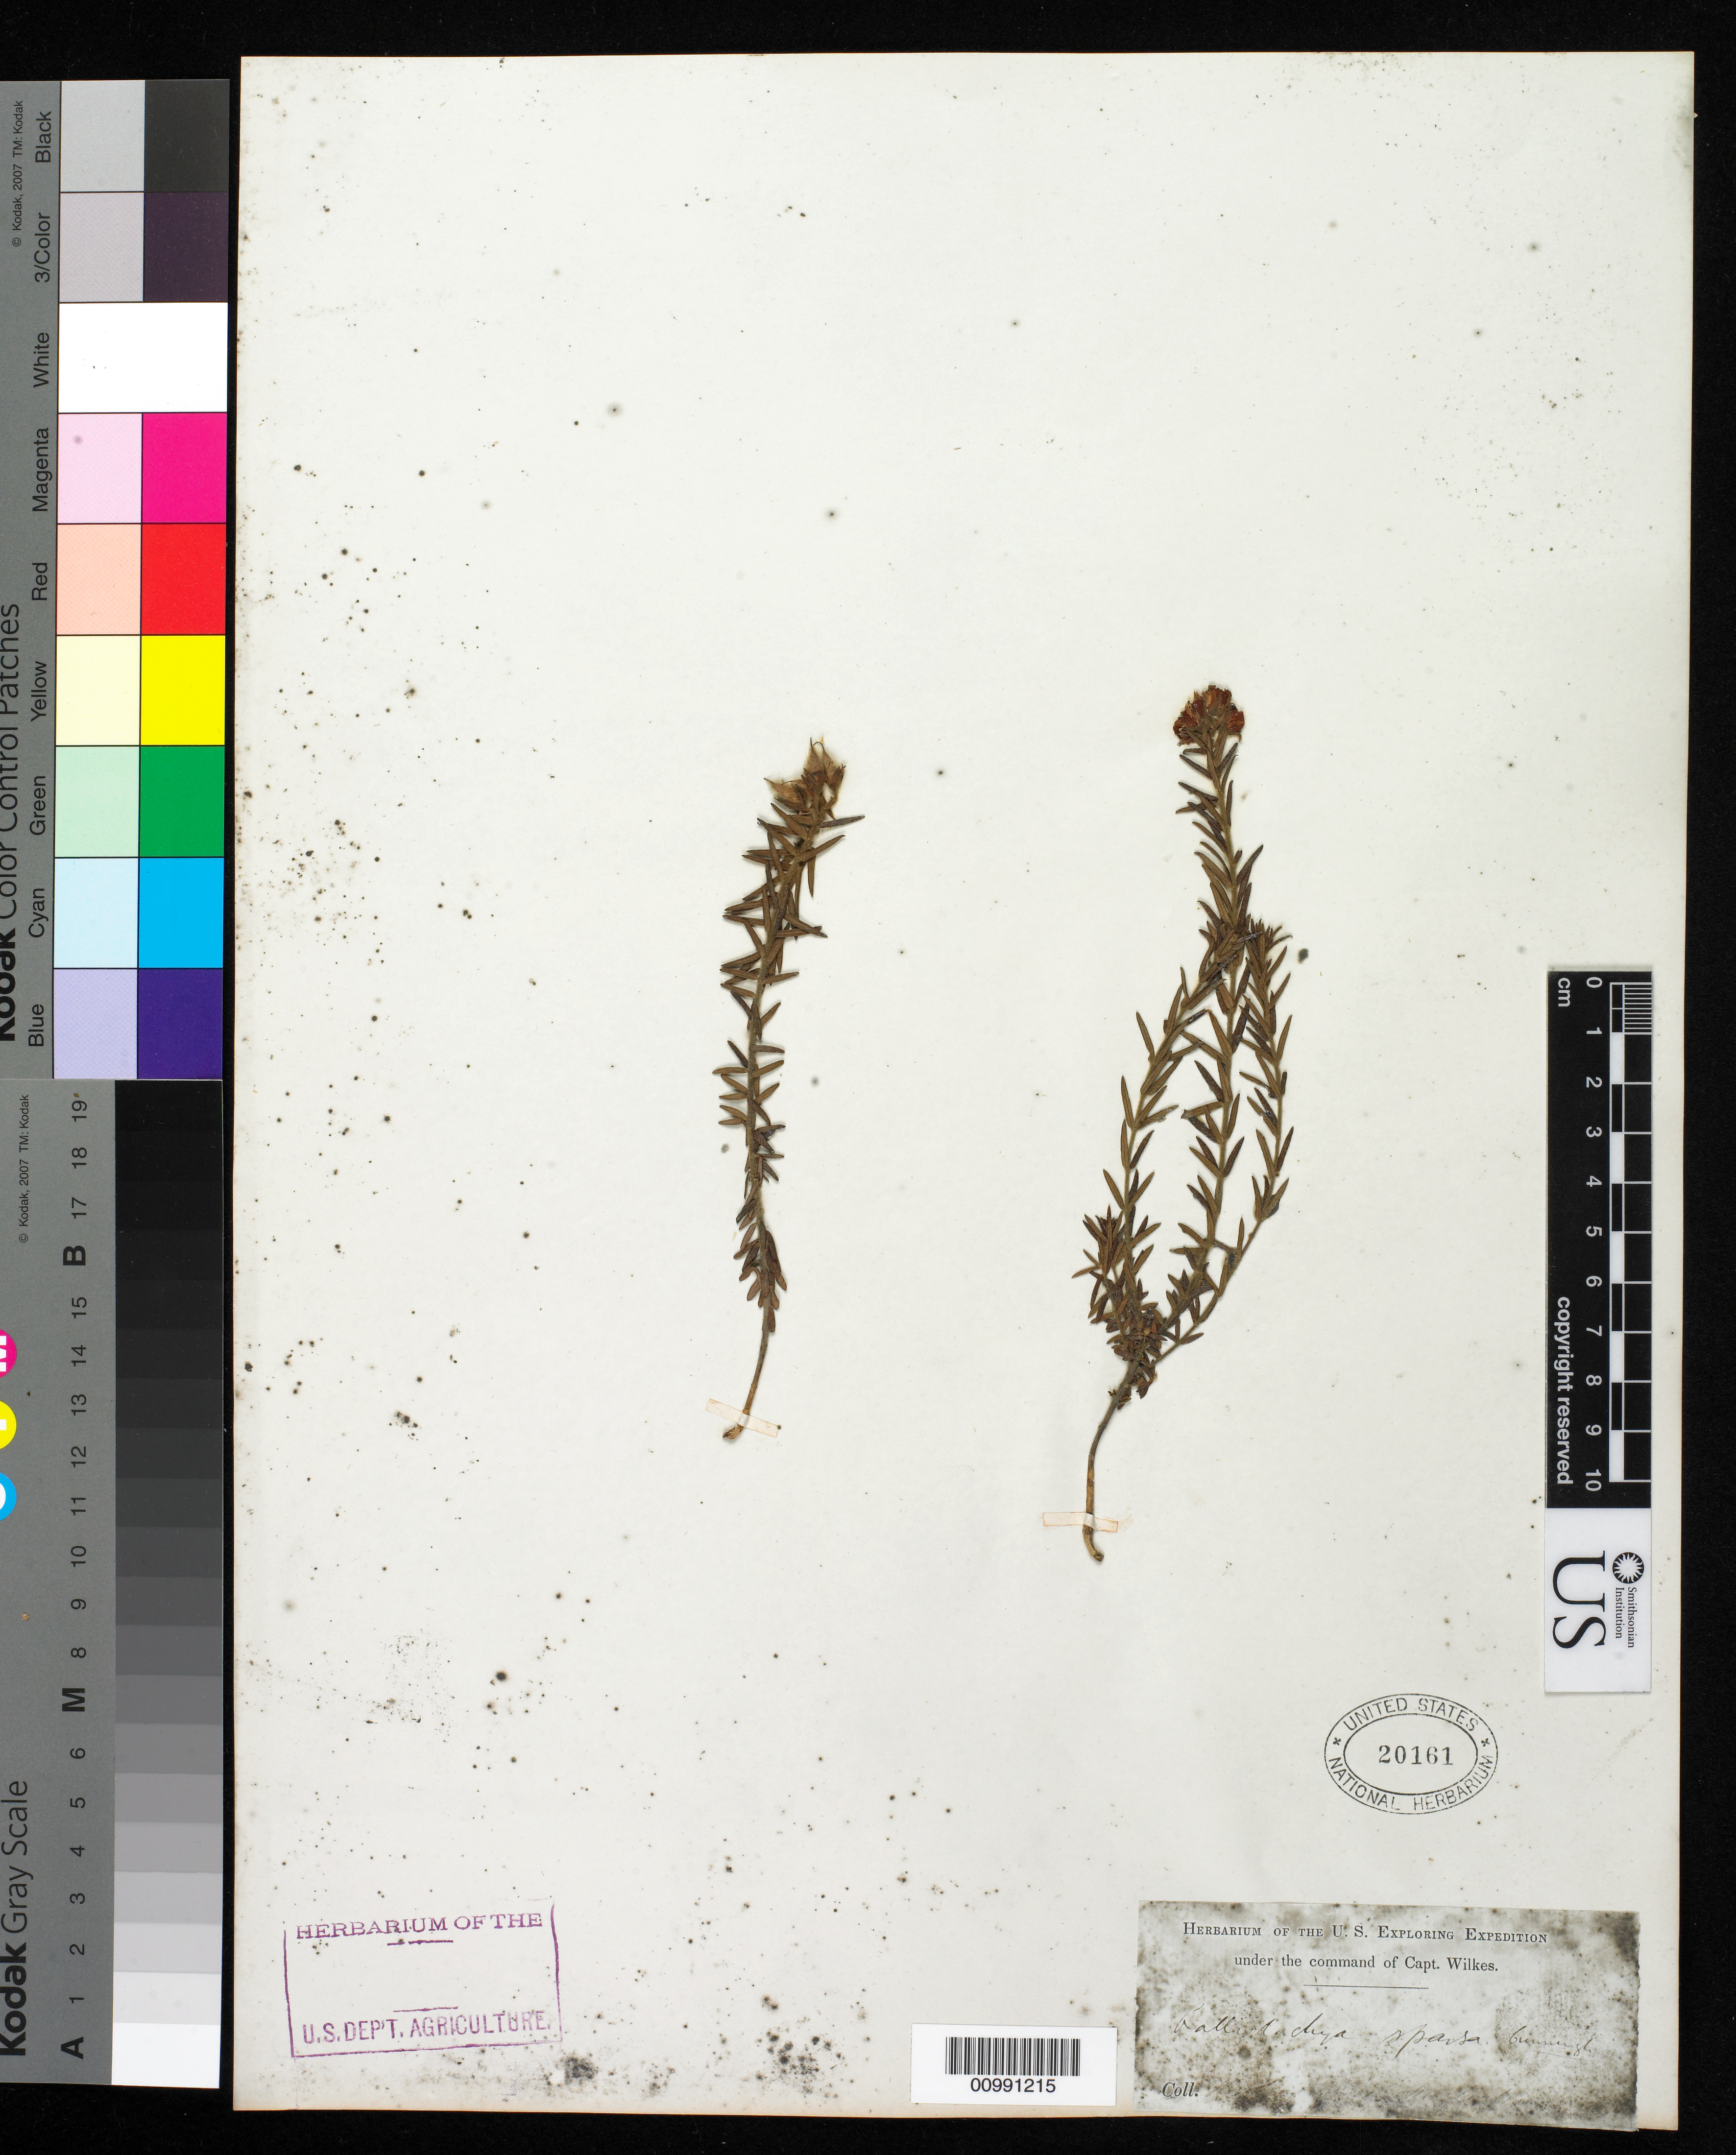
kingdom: Plantae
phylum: Tracheophyta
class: Magnoliopsida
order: Fabales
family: Fabaceae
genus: Oxylobium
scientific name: Oxylobium pulteneae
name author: DC.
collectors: Wilkes Explor. Exped.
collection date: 1838/1842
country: Australia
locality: Australia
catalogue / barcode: US 20161